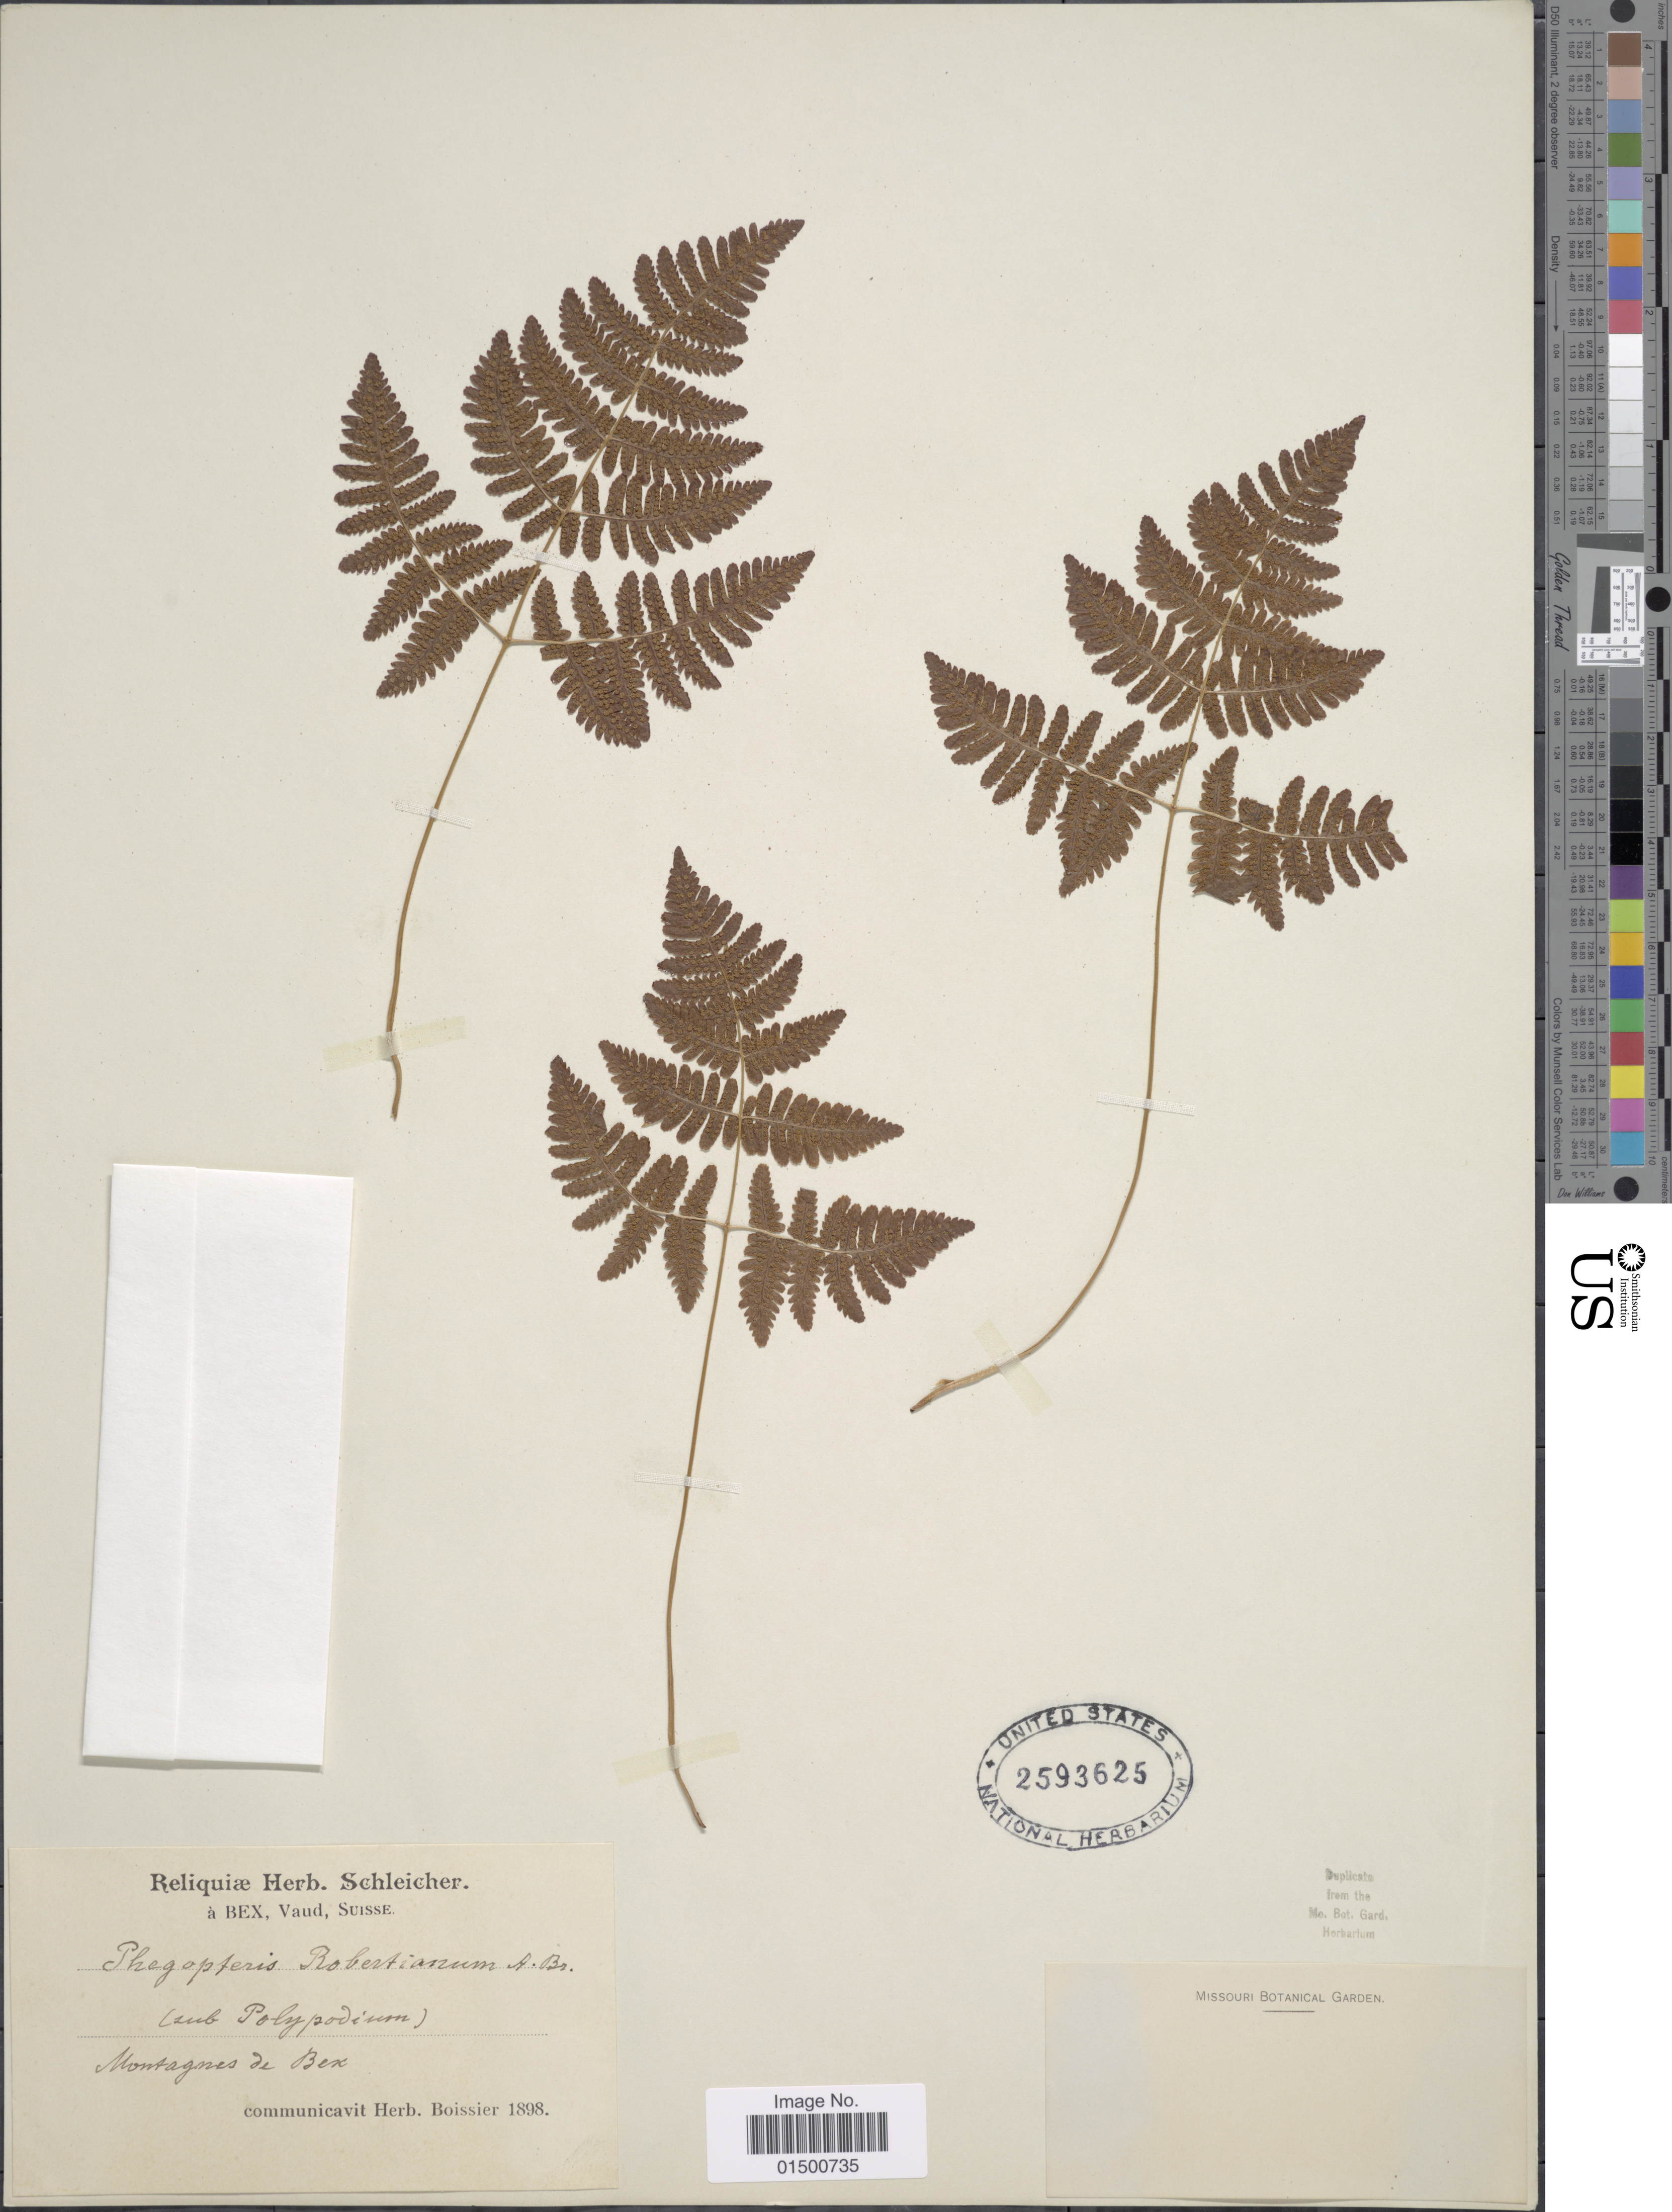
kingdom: Plantae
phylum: Tracheophyta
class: Polypodiopsida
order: Polypodiales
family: Cystopteridaceae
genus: Gymnocarpium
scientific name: Gymnocarpium robertianum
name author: (Hoffm.) Newman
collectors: ex herb. Schleicher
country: Switzerland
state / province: Vaud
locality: Montagnes de Bex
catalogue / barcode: US 2593625